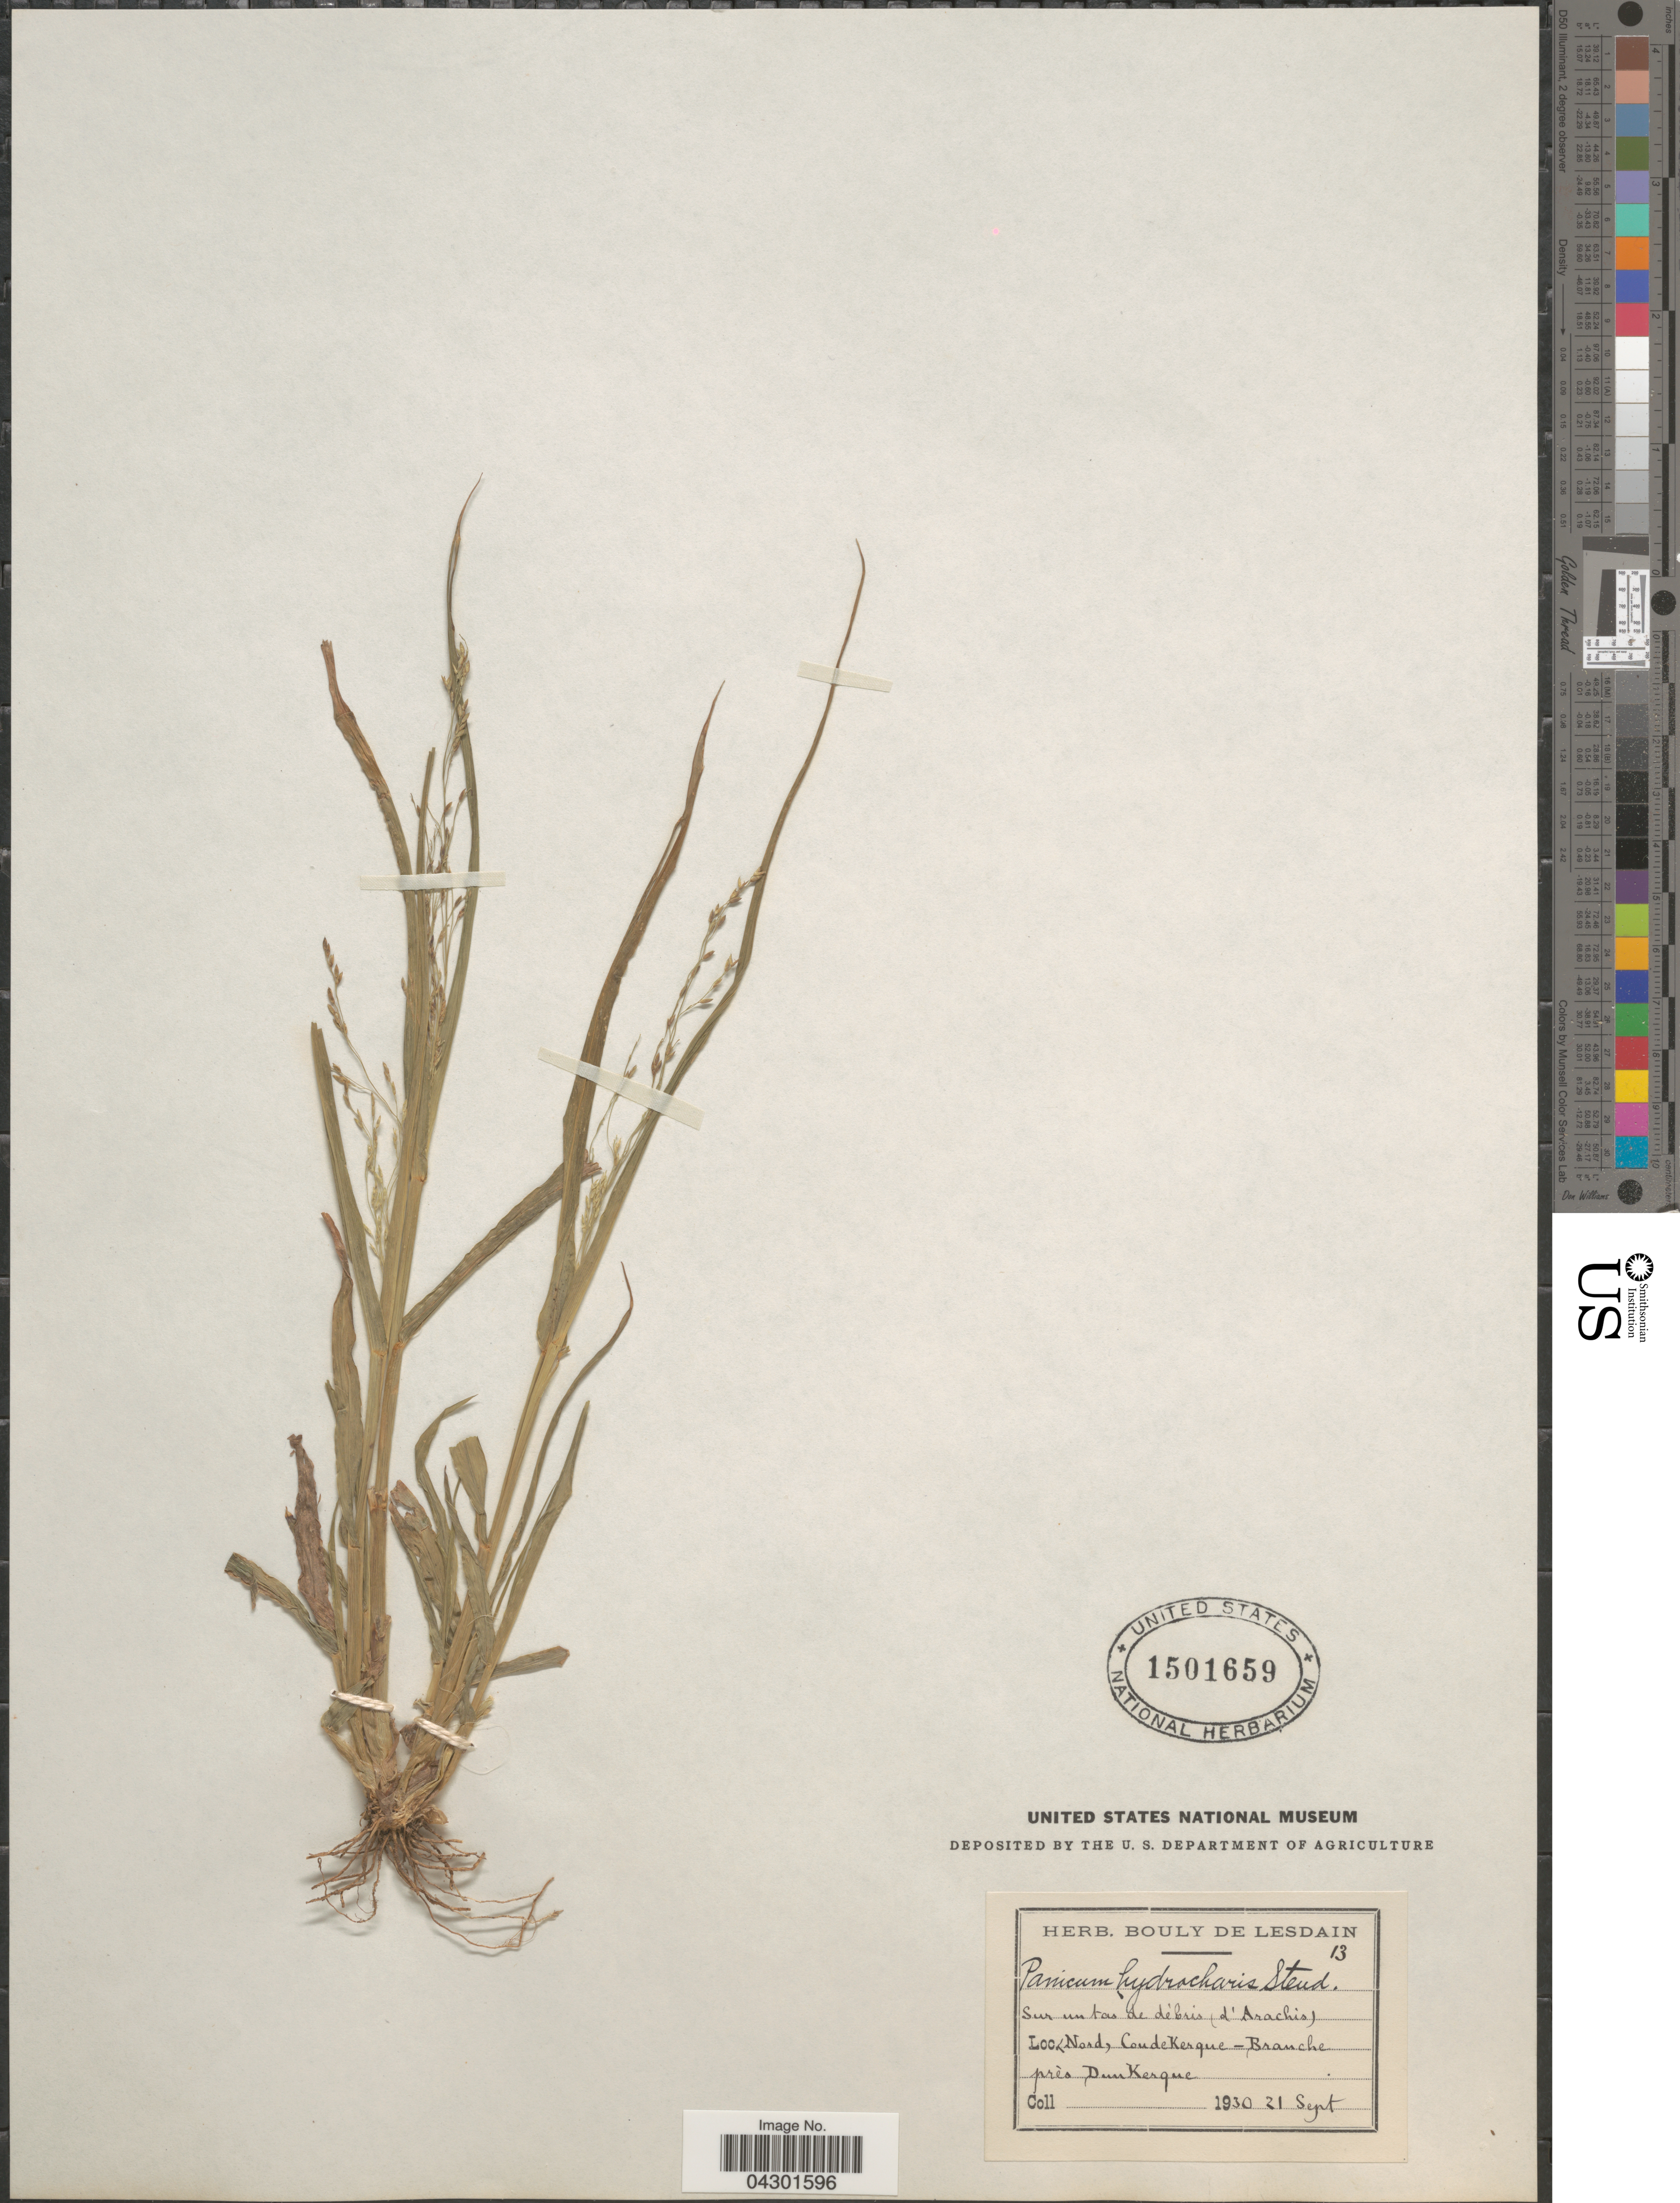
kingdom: Plantae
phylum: Tracheophyta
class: Liliopsida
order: Poales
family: Poaceae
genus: Panicum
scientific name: Panicum hygrocharis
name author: Steud.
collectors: ex Herb. Bouly De Lesdain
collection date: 1930-03-21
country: France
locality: Sur un tas de débris (d'Arachis). Nord, CoudeKerque-Branche près DunKerque.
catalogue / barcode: US 1501659